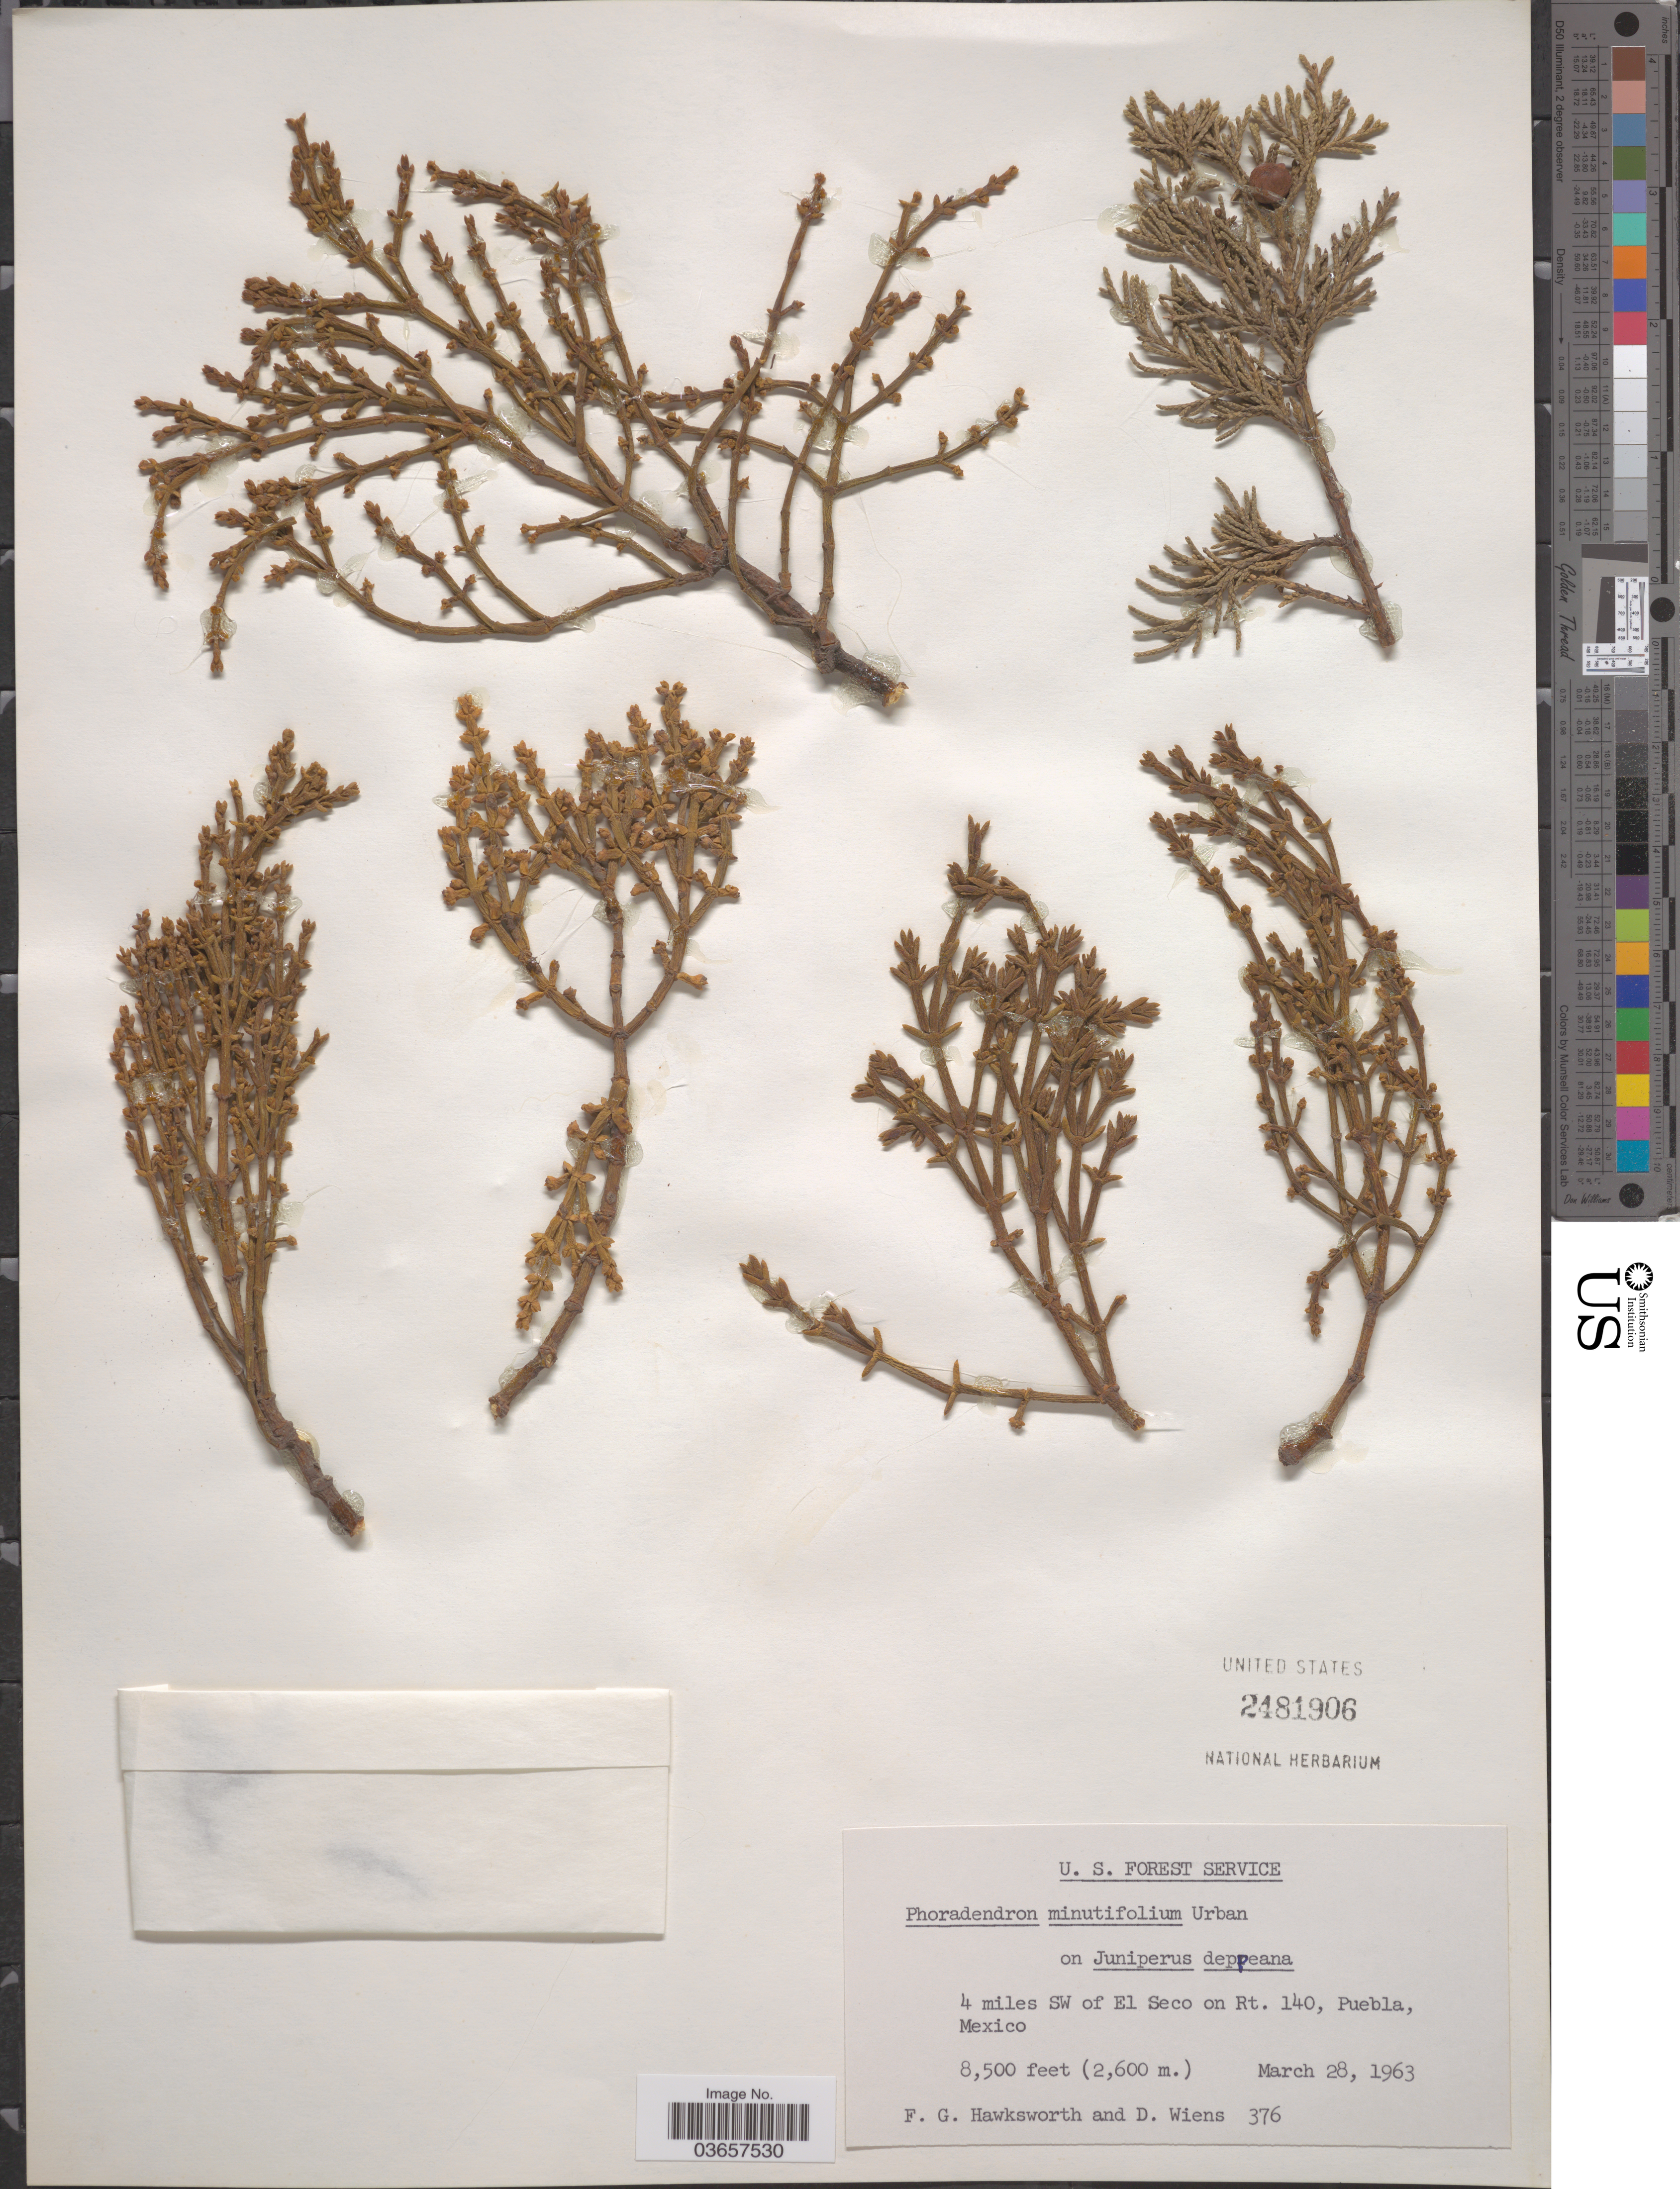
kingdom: Plantae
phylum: Tracheophyta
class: Magnoliopsida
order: Santalales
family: Viscaceae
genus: Phoradendron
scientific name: Phoradendron minutifolium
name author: Urb.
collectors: F. G. Hawksworth & D. Wiens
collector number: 376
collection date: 1963-03-28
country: Mexico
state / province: Puebla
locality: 4 miles SW of El Seco on Rt. 140.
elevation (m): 2591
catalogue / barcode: US 2481906